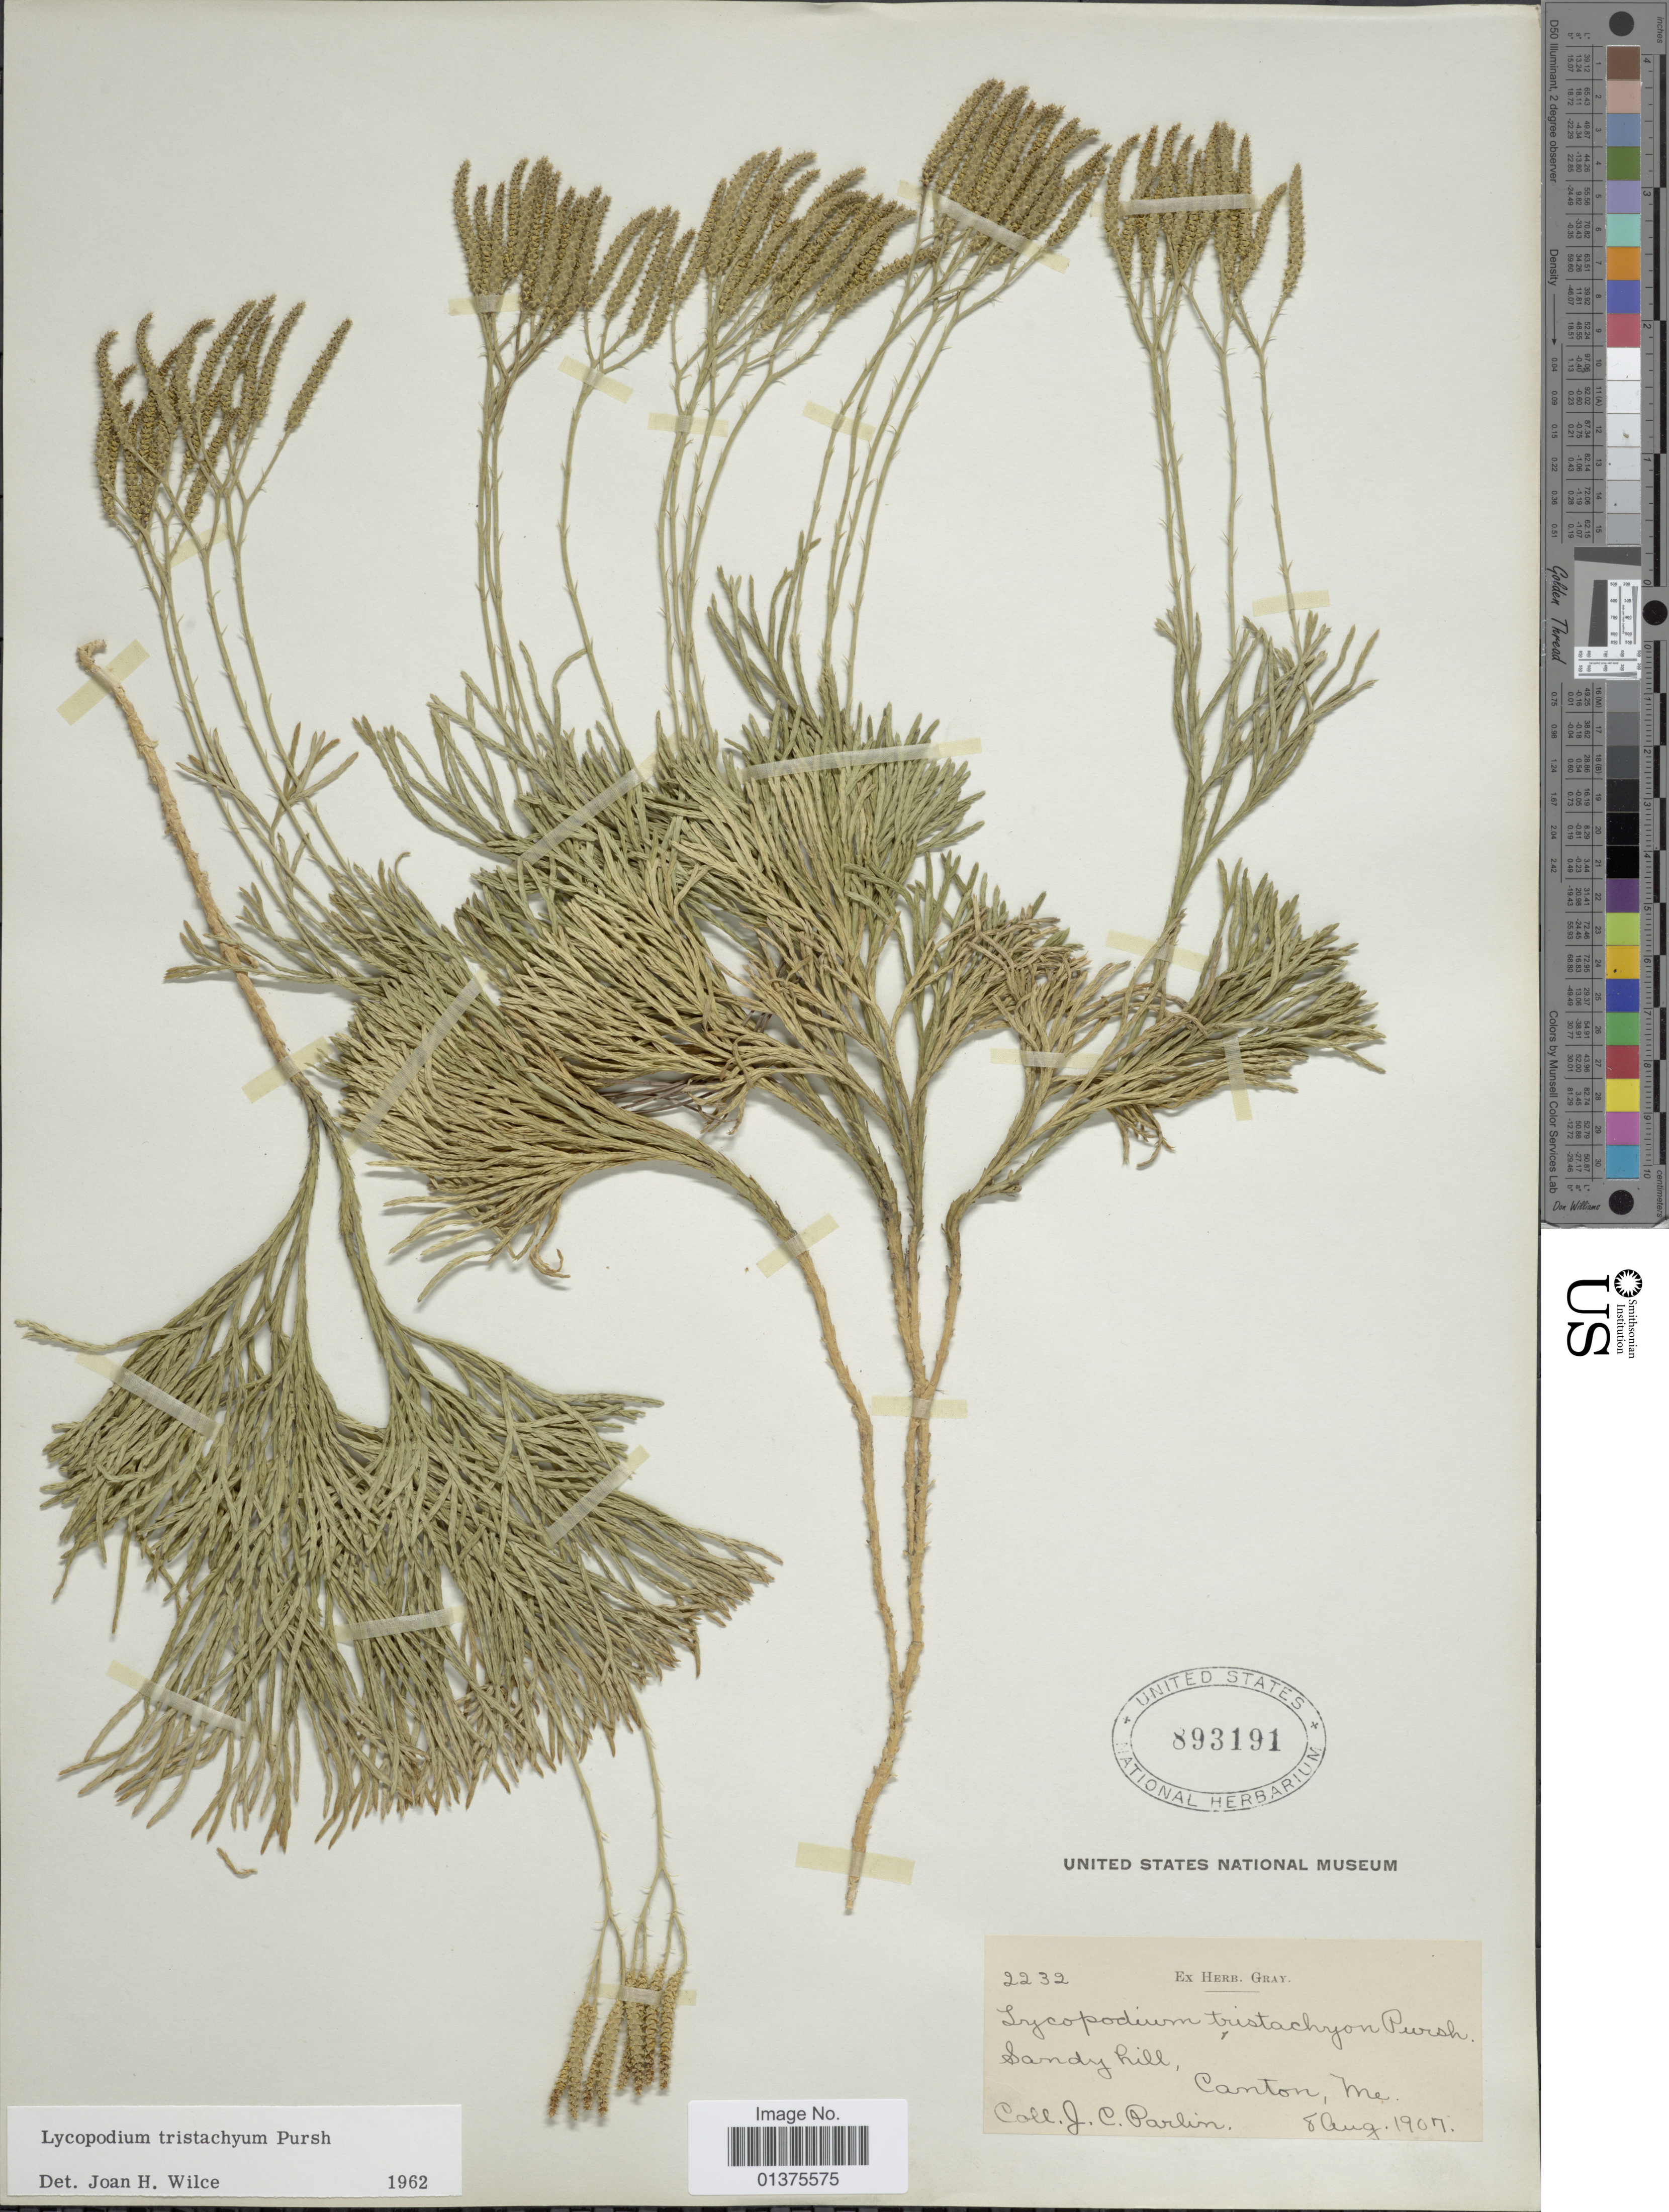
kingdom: Plantae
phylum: Tracheophyta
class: Lycopodiopsida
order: Lycopodiales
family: Lycopodiaceae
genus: Diphasiastrum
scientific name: Diphasiastrum tristachyum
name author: (Pursh) Holub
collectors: J. Parlin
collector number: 2232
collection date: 1907-08-08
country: United States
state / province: Maine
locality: Sandy hill, Canton, Me.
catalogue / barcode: US 893191